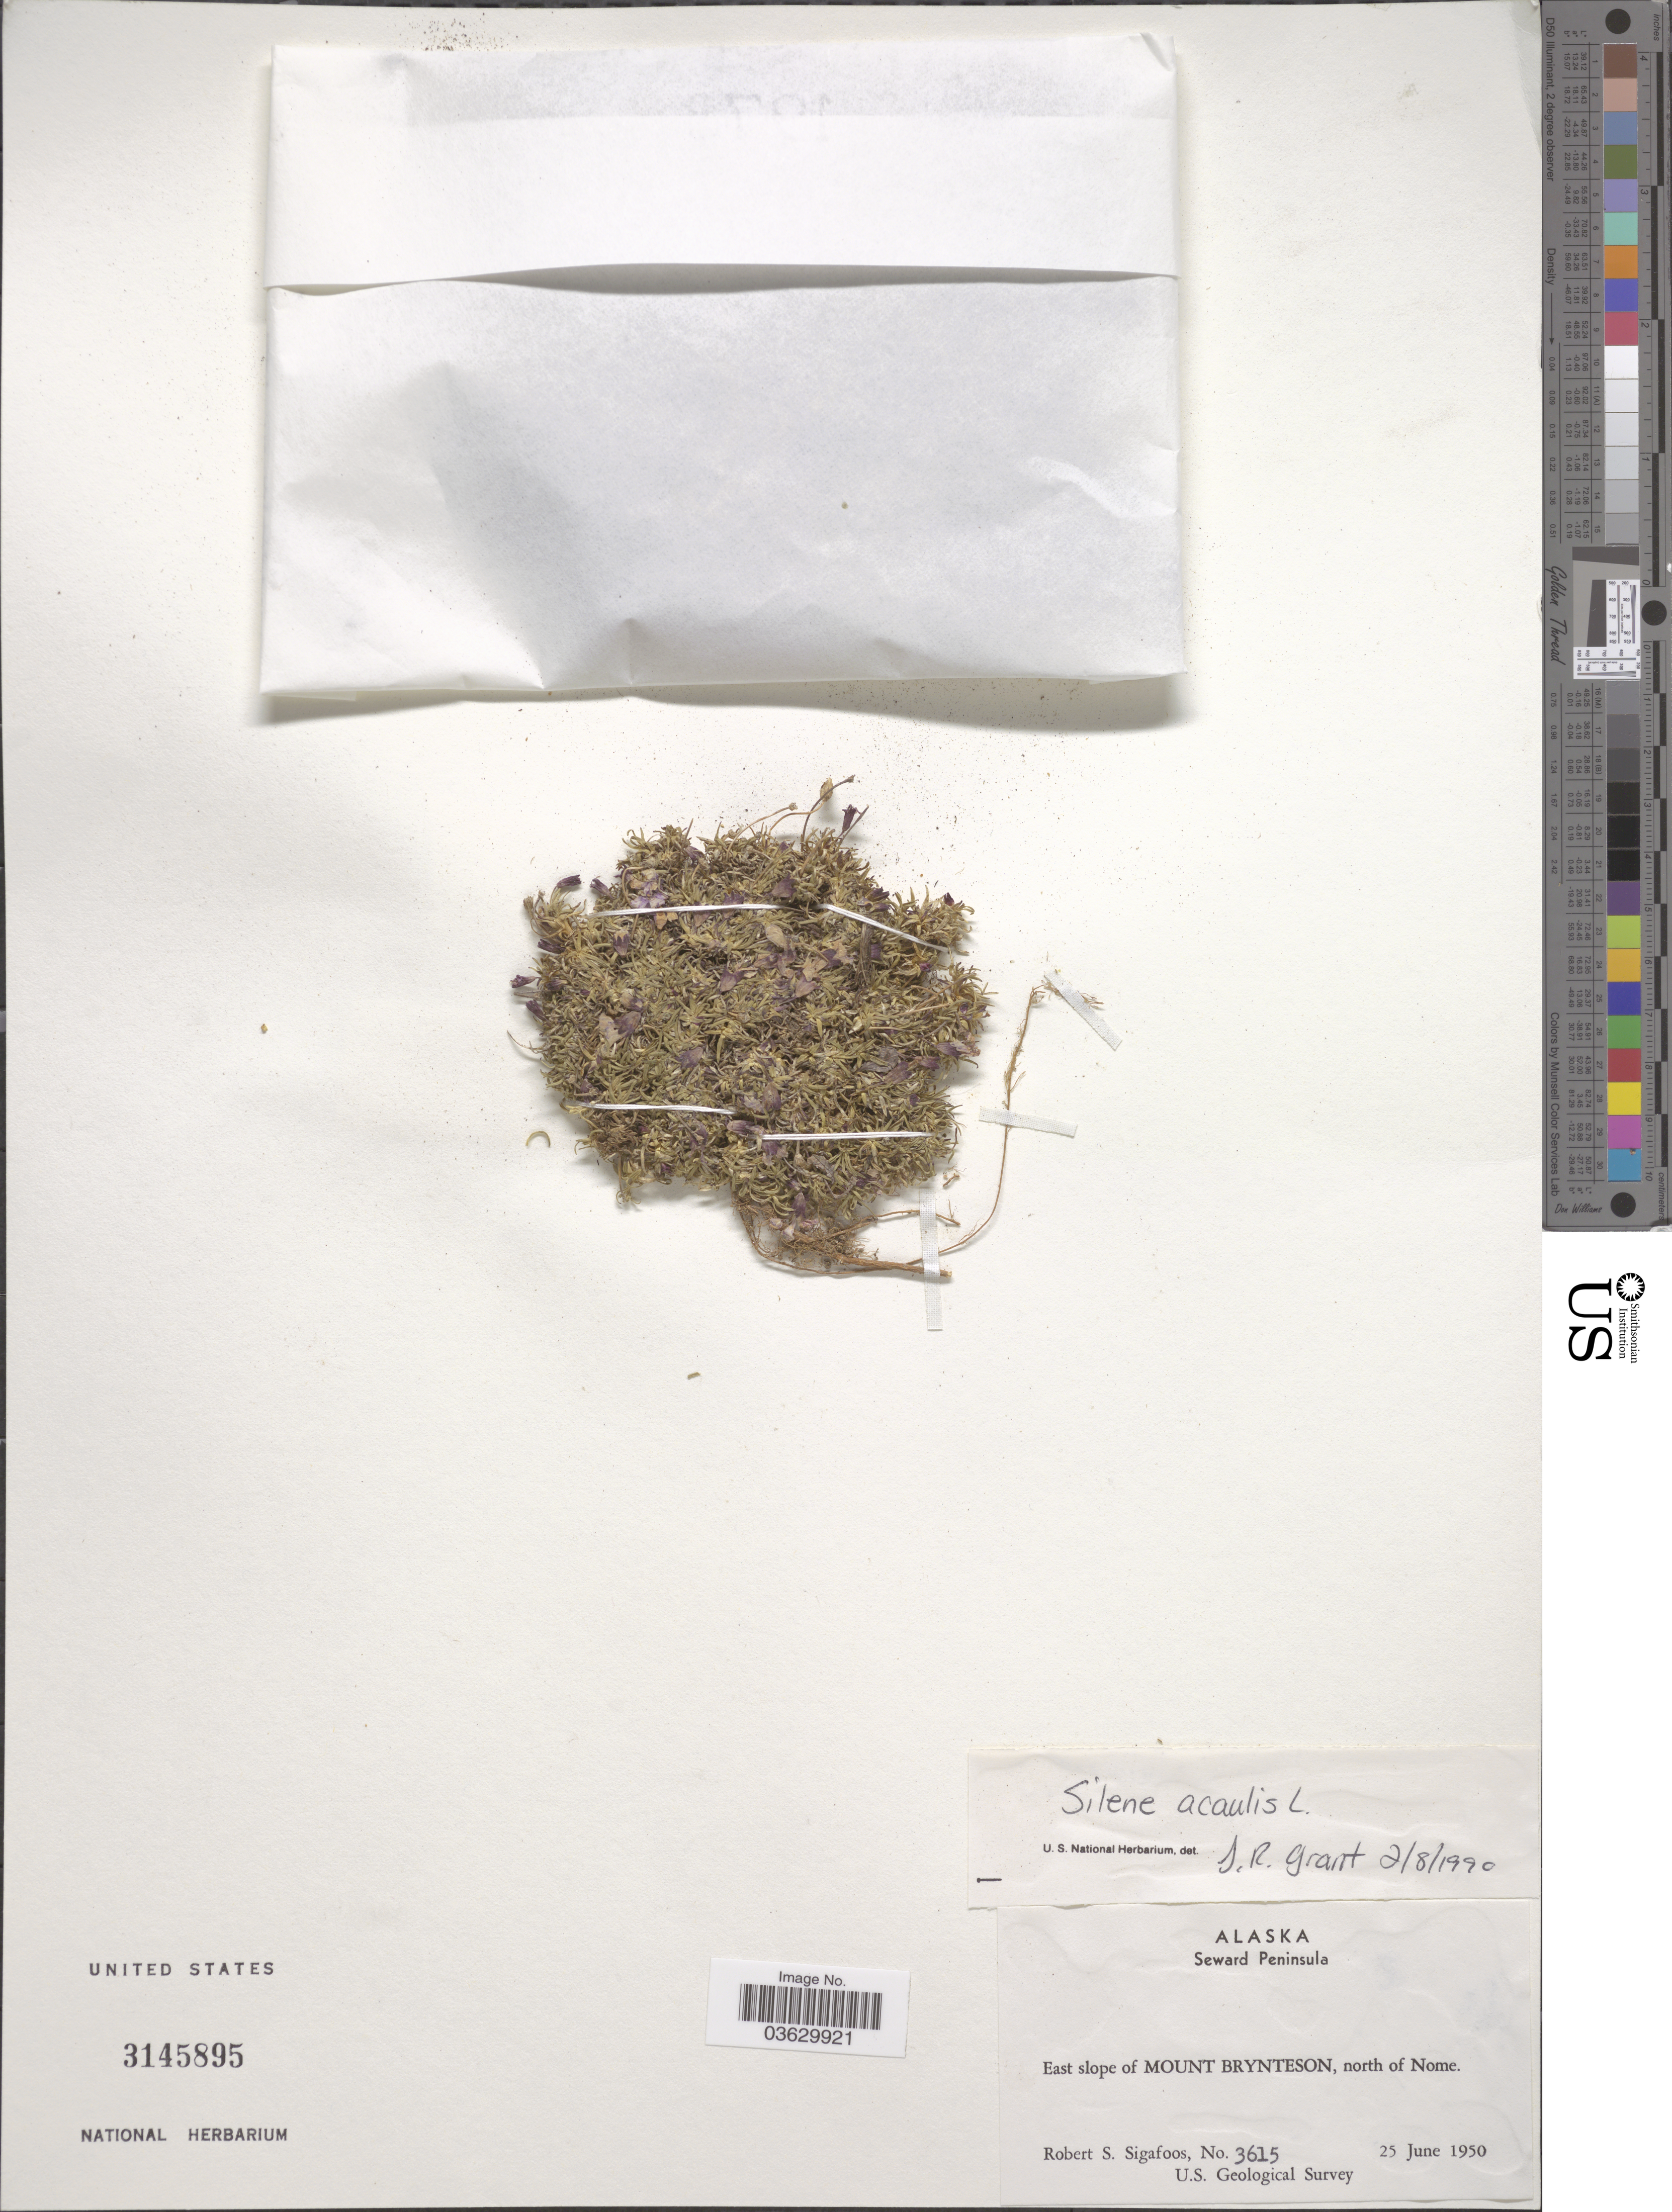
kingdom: Plantae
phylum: Tracheophyta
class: Magnoliopsida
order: Caryophyllales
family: Caryophyllaceae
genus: Silene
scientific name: Silene acaulis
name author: (L.) Jacq.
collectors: R. Sigafoos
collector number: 3615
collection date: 1950-06-25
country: United States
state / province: Alaska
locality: Seward Peninsula. East slope of Mount Brynteson, north of Nome.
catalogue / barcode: US 3145895